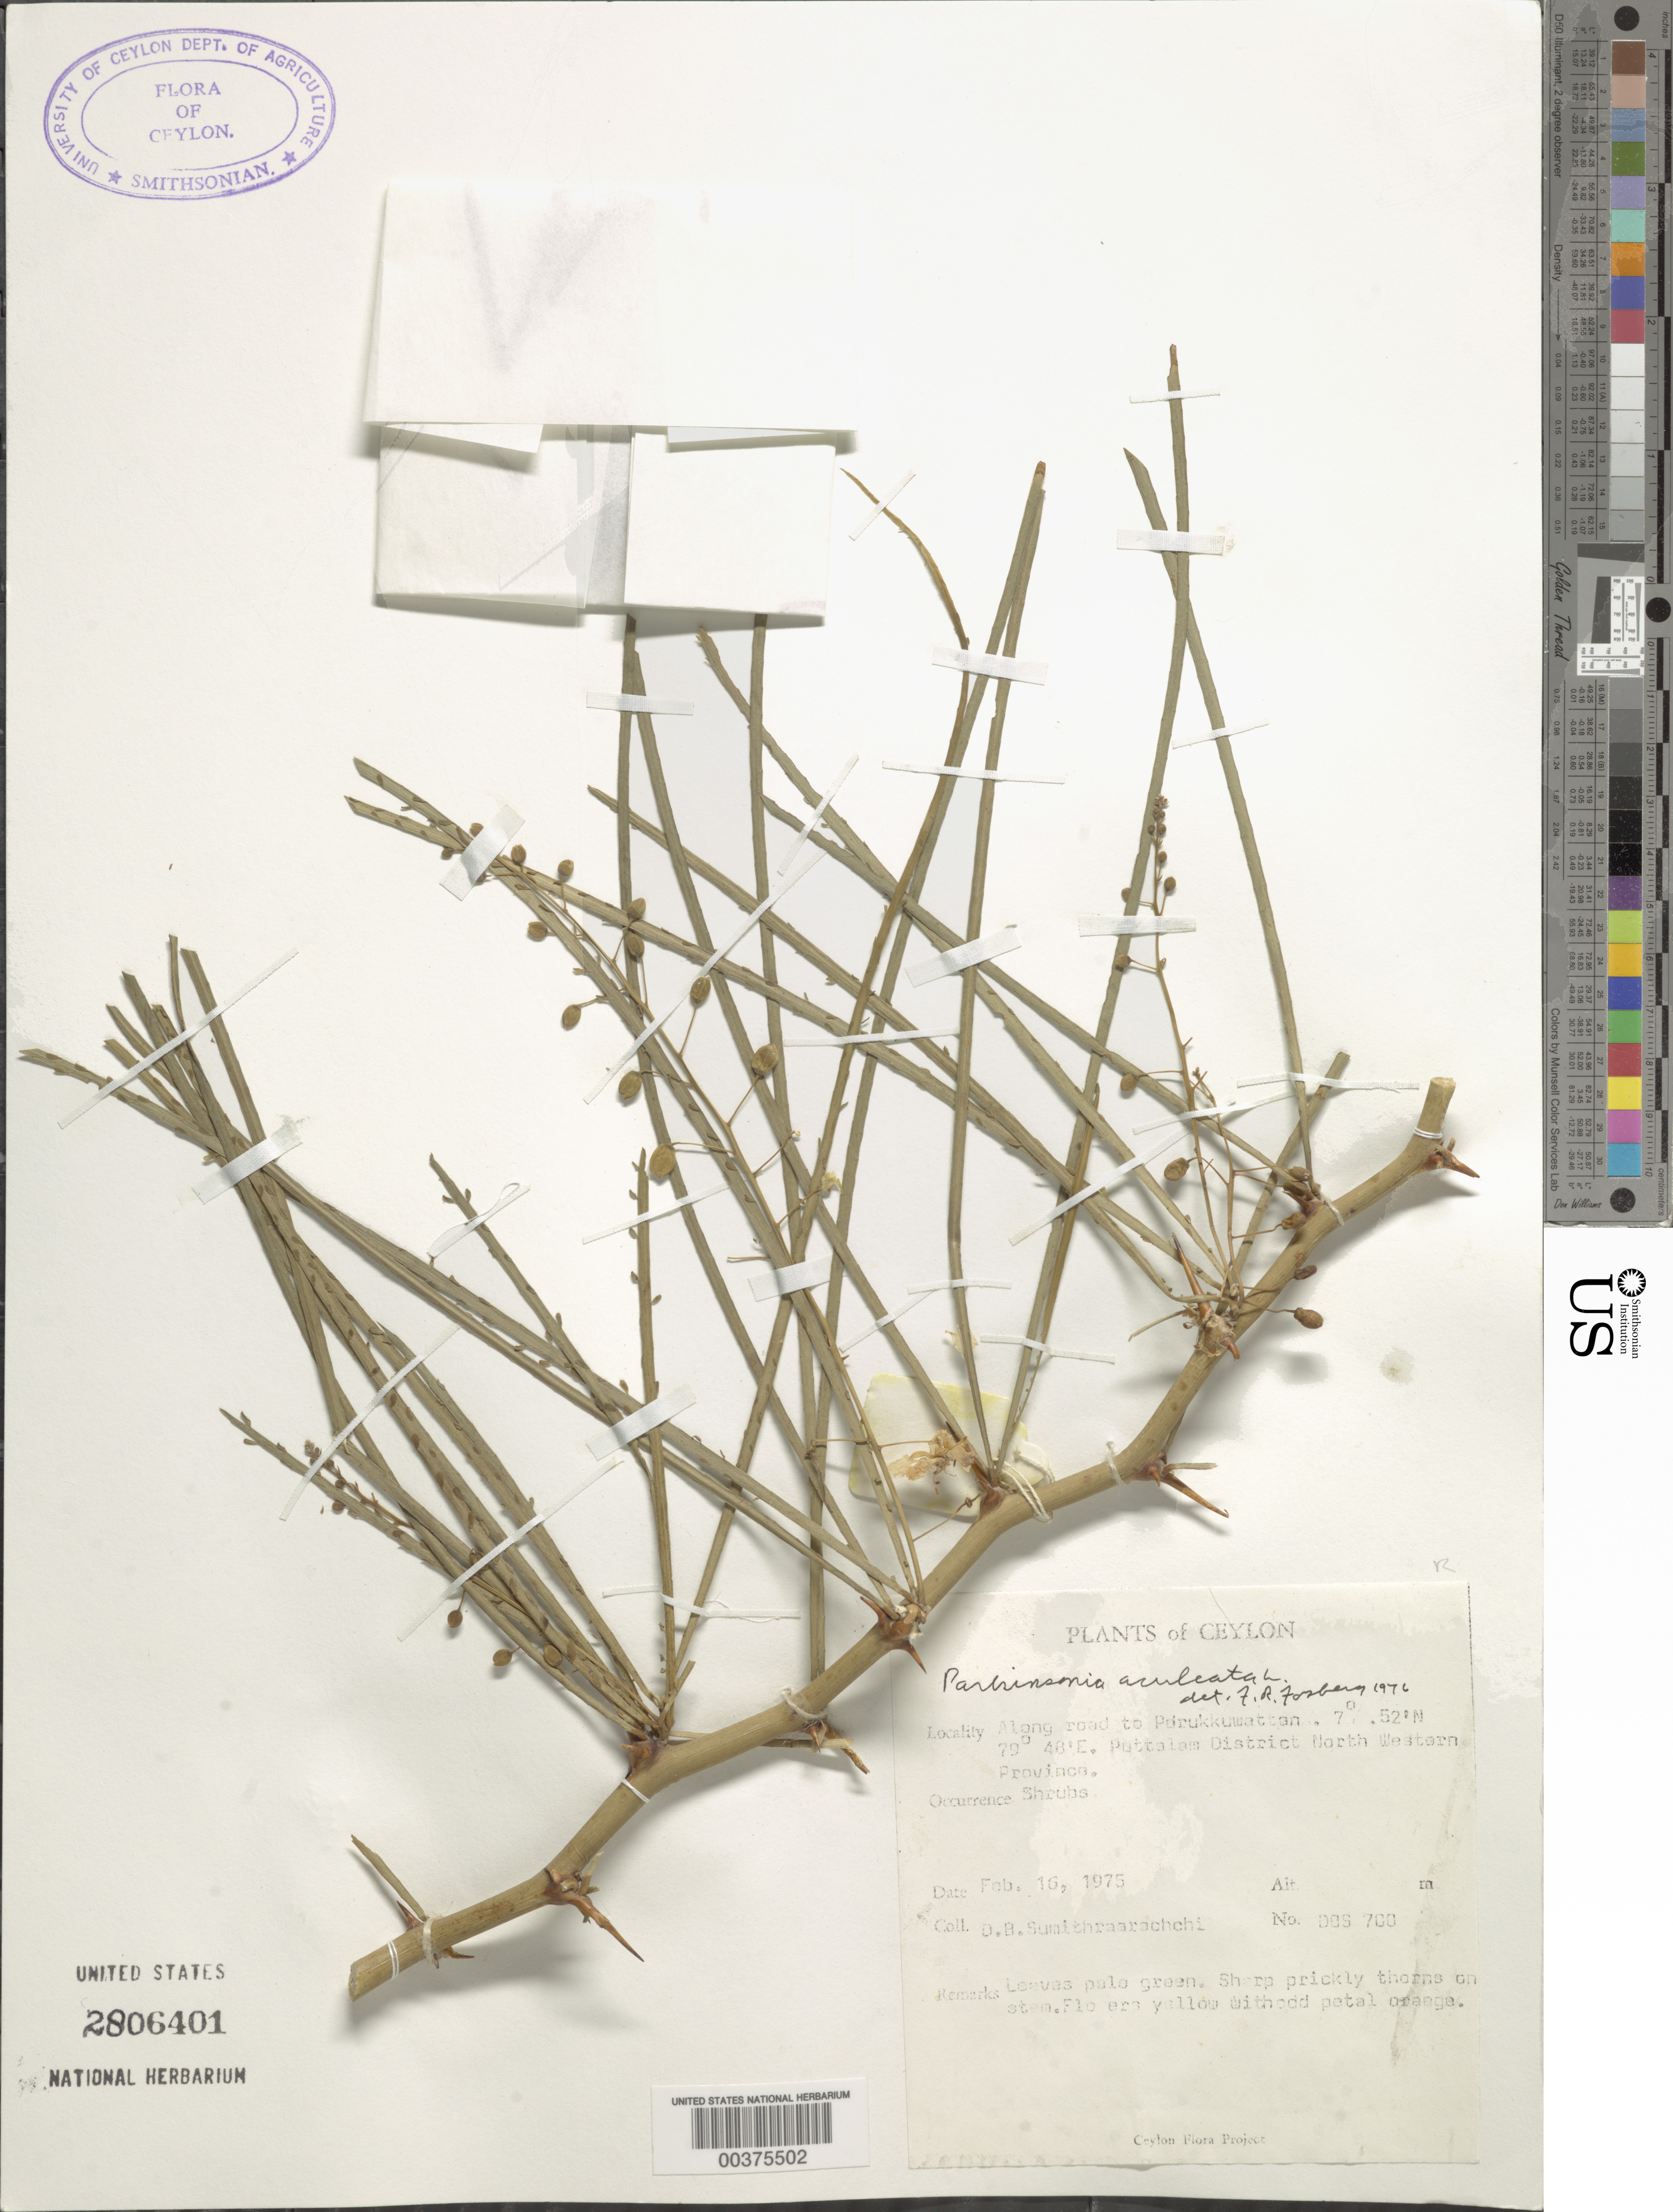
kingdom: Plantae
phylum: Tracheophyta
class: Magnoliopsida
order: Fabales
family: Fabaceae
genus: Parkinsonia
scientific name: Parkinsonia aculeata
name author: L.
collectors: D. B. Sumithraarachchi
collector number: Dbs 700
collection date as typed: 16 Feb 1975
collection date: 1975-02-16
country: Sri Lanka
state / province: North Western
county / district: Puttalam Dist.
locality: Along road to parukkumattan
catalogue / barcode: US 2806401